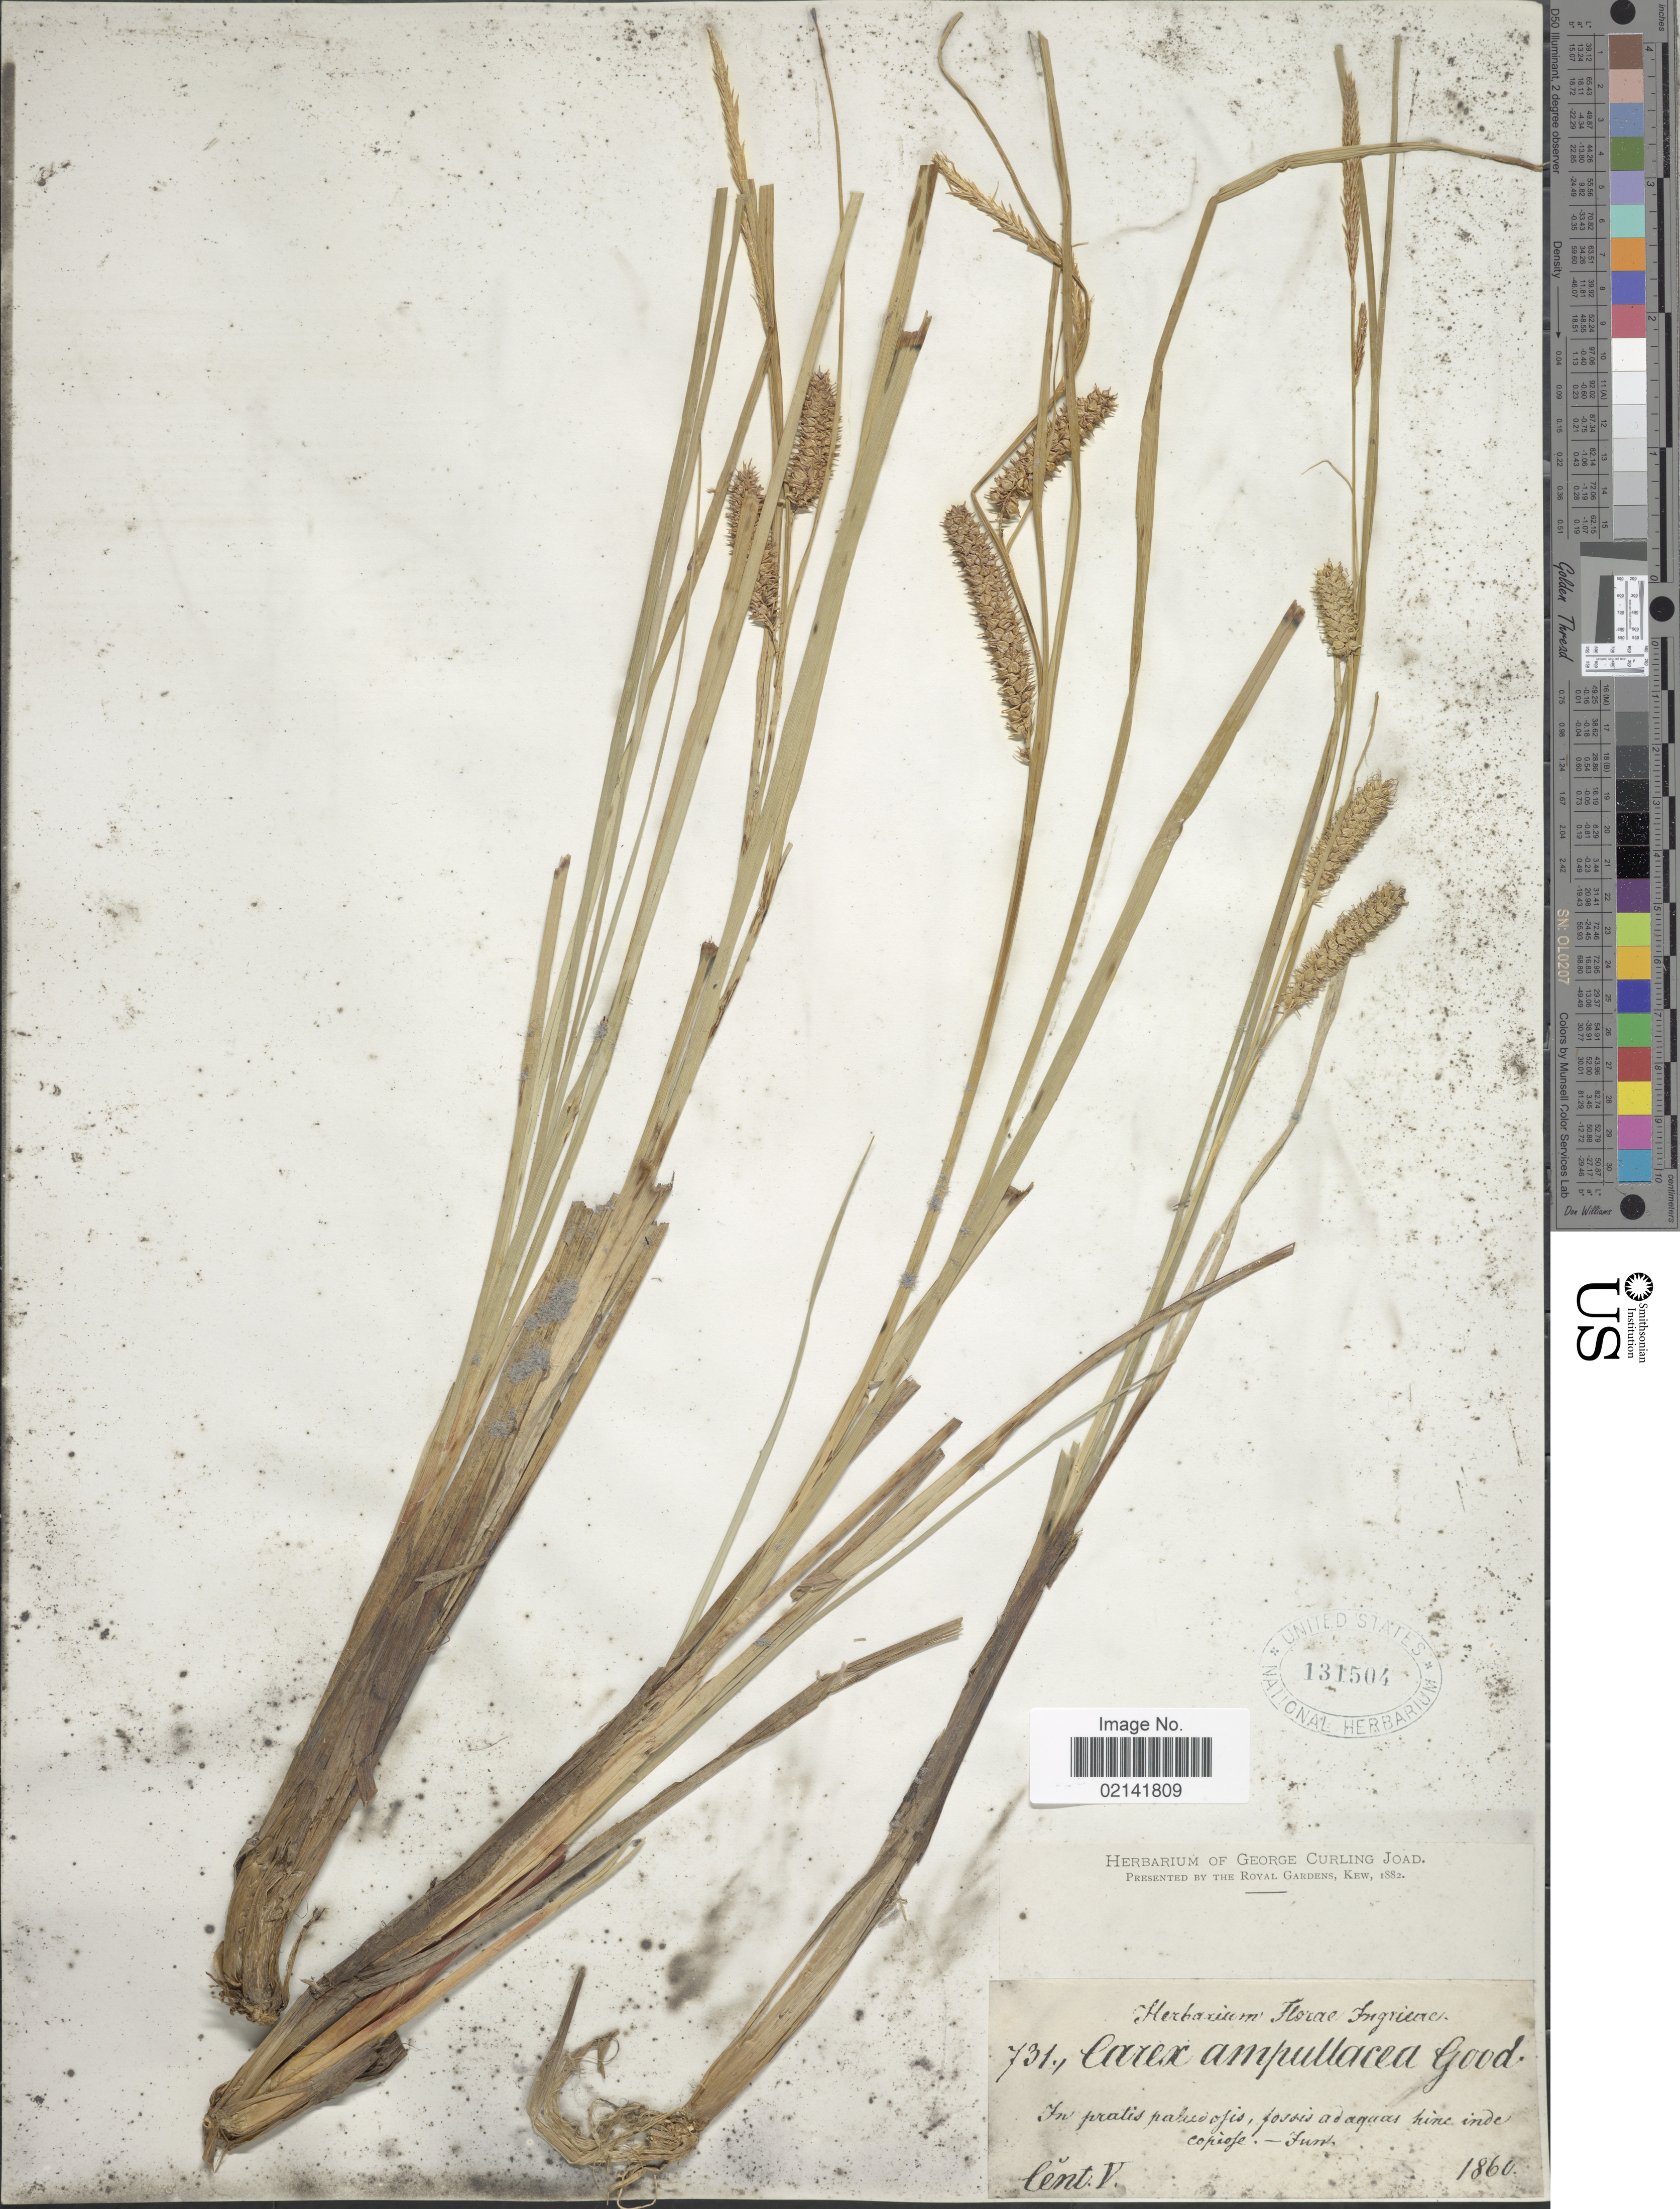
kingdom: Plantae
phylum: Tracheophyta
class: Liliopsida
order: Poales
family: Cyperaceae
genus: Carex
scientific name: Carex rostrata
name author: Stokes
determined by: Strong, Mark T., (BOT), Smithsonian Institution - National Museum of Natural History (UNITED STATES)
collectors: Herbarium Florae Ingricae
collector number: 731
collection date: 1860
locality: In pratis paludosis, fossis adaquas hine inde copiose - Fun [interpreted]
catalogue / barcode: US 131504